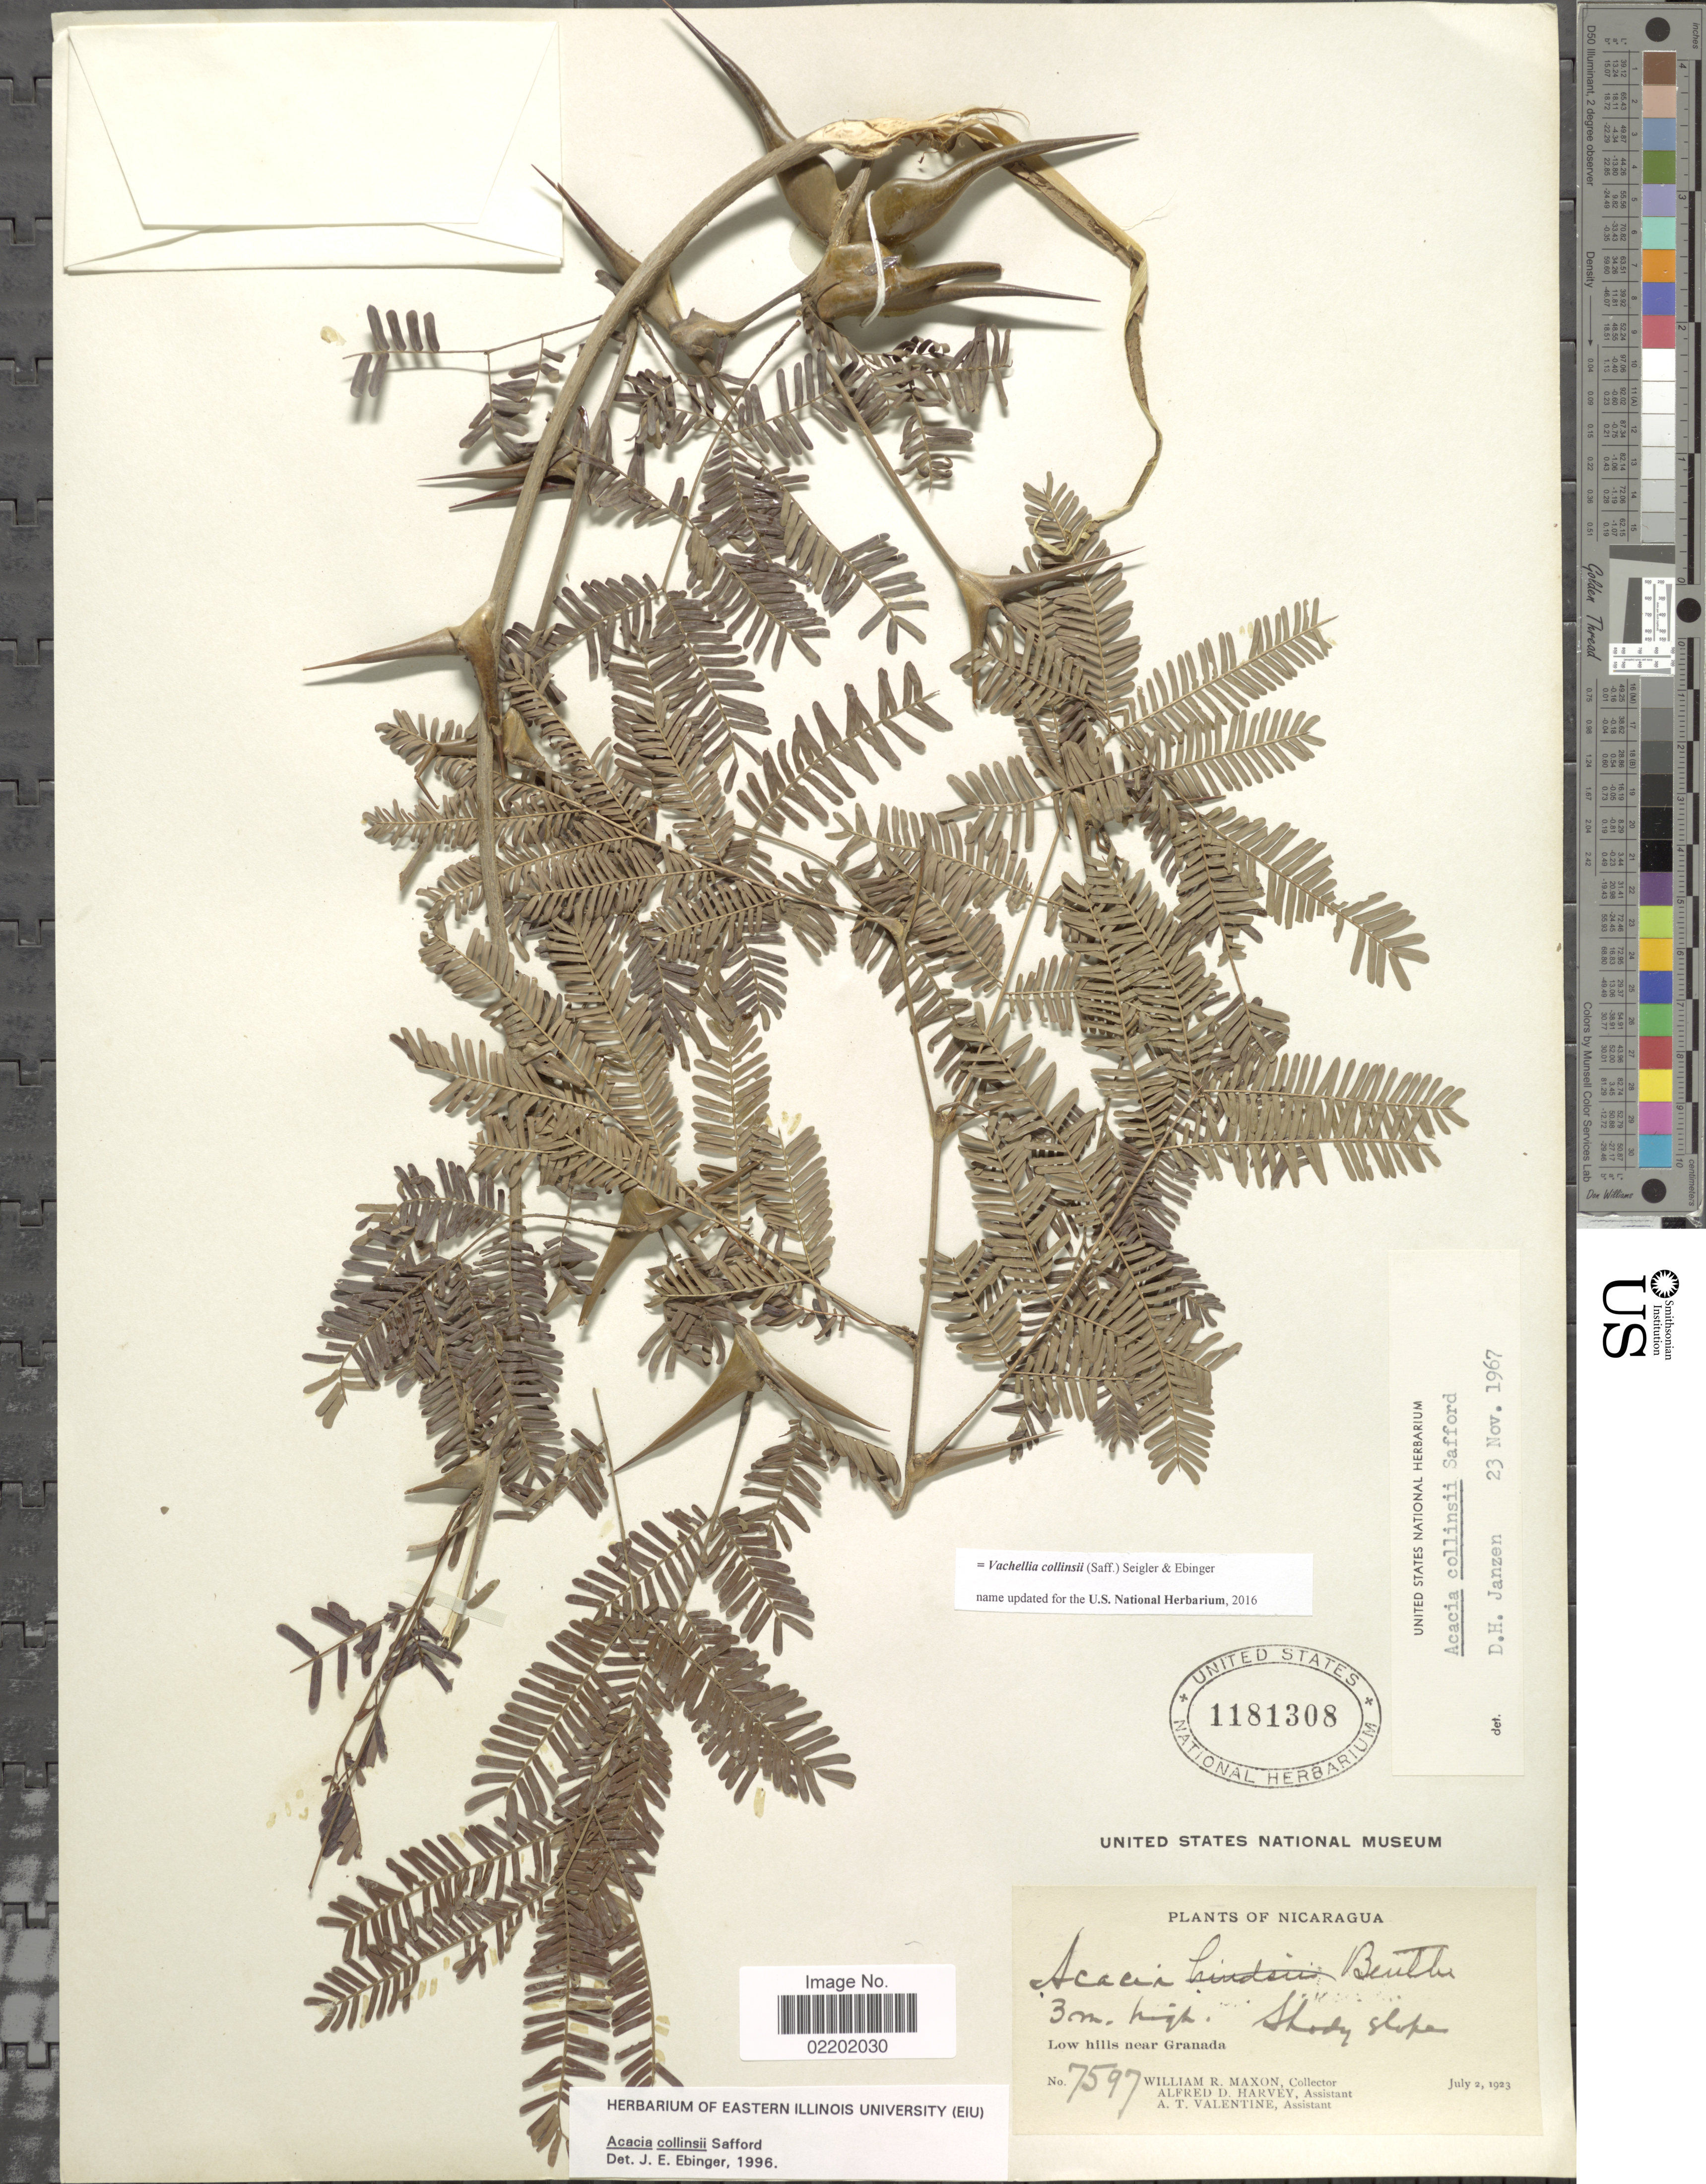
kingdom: Plantae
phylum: Tracheophyta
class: Magnoliopsida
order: Fabales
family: Fabaceae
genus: Vachellia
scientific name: Vachellia collinsii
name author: (Saff.) Seigler & Ebinger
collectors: W. R. Maxon, A. D. Harvey & A. Valentine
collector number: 7597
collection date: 1923-07-02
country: Nicaragua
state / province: Granada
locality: Low hills near Granada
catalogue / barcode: US 1181308